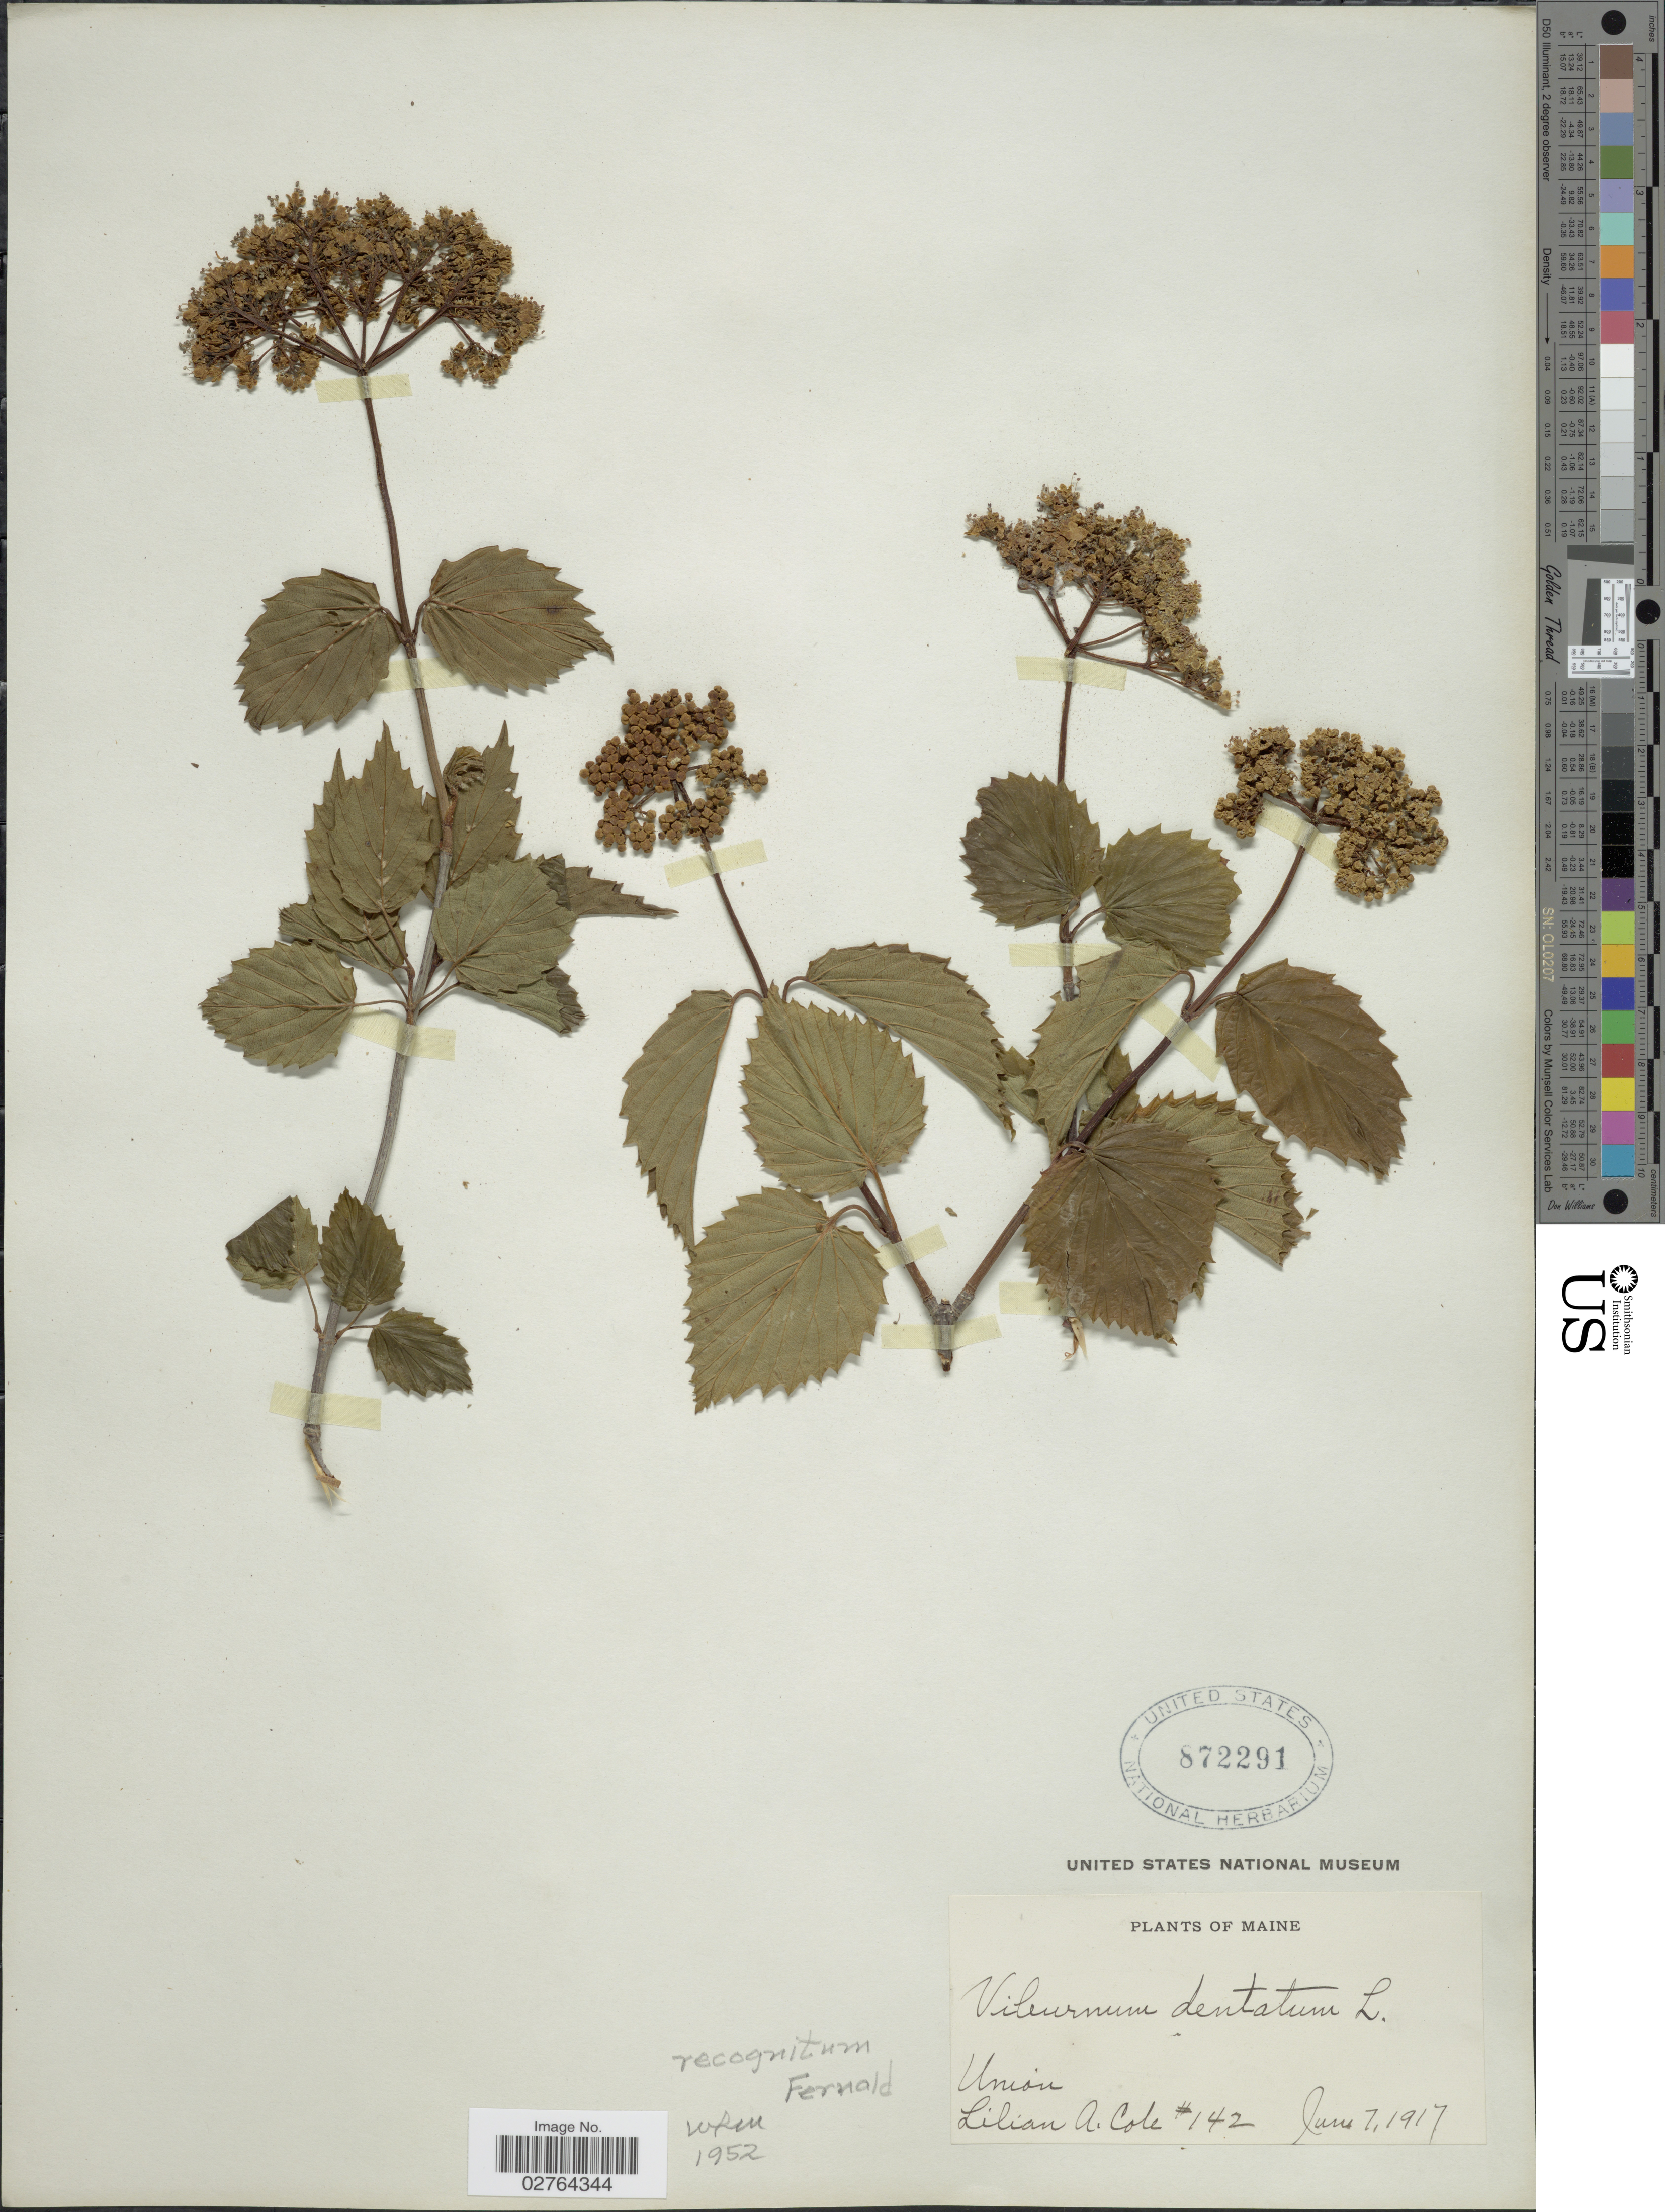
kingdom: Plantae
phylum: Tracheophyta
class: Magnoliopsida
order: Dipsacales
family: Viburnaceae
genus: Viburnum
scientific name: Viburnum recognitum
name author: Fernald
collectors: L. A. Cole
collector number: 142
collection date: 1917-06-07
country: United States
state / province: Maine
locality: Union.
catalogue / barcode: US 872291